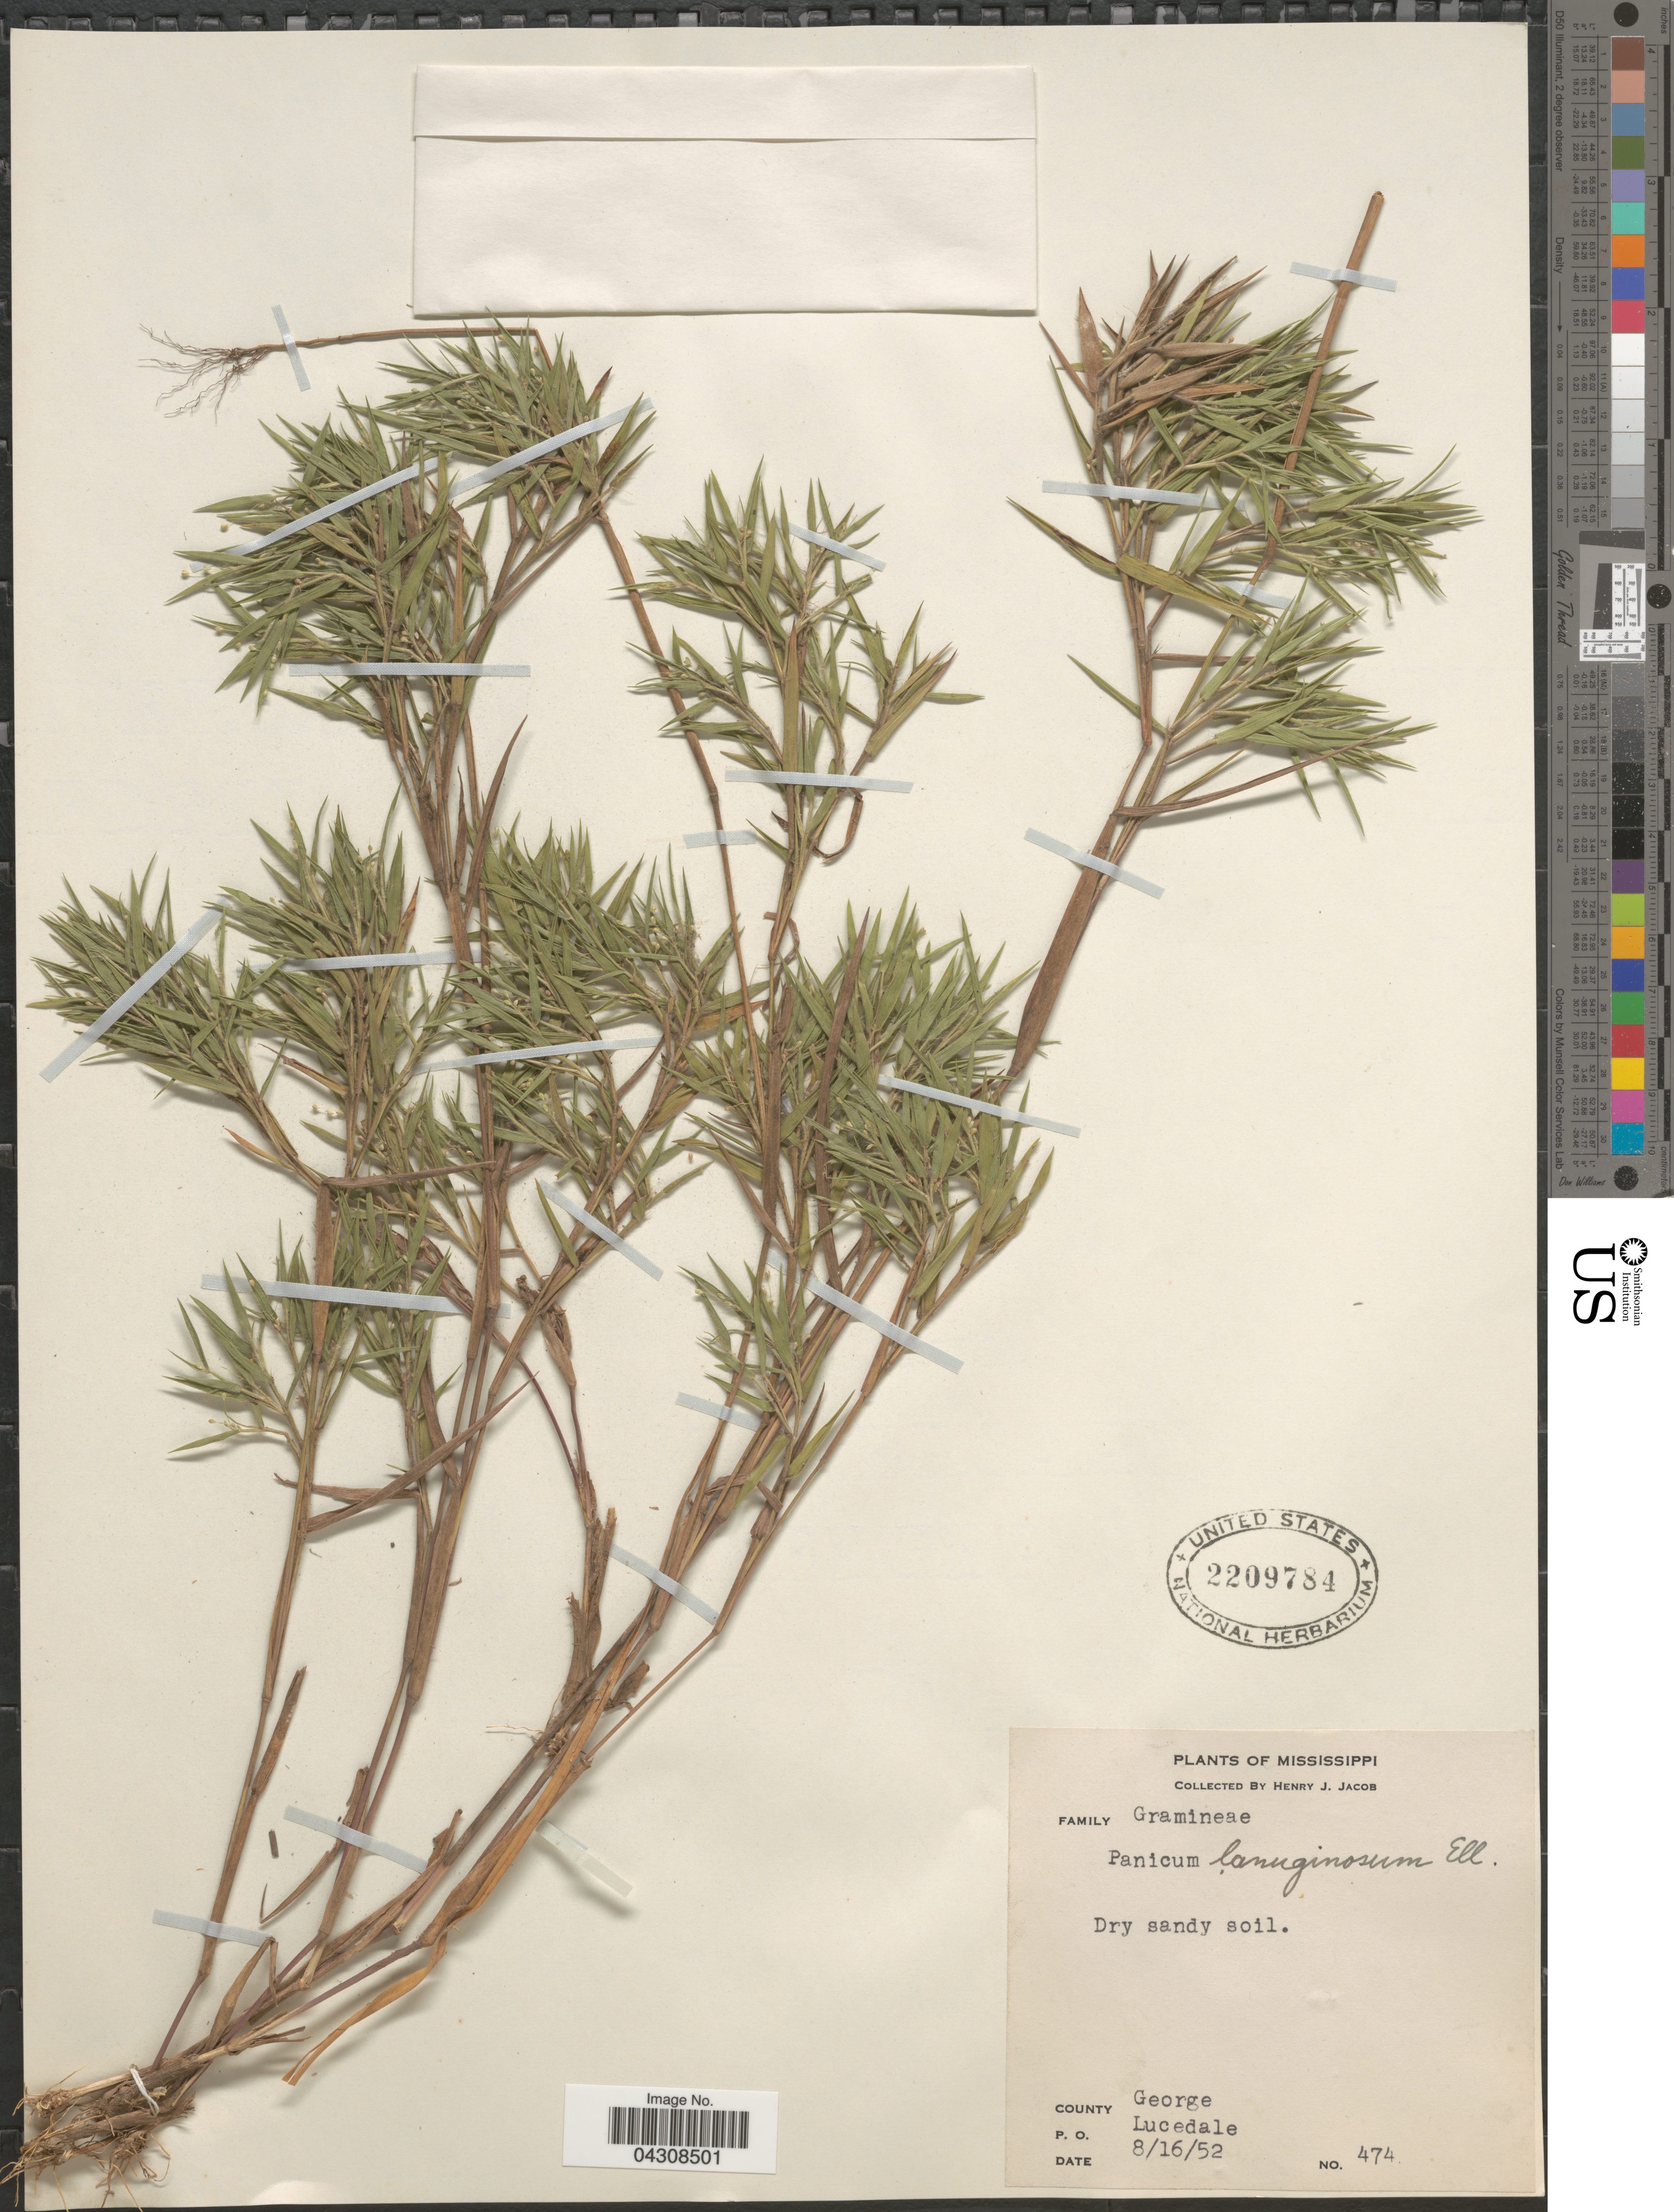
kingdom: Plantae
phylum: Tracheophyta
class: Liliopsida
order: Poales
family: Poaceae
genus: Dichanthelium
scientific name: Dichanthelium acuminatum var. acuminatum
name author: (Sw.) Gould & C.A. Clark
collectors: H. Jacob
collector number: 474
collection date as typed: Transcribed d/m/y: 16/8/52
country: United States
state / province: Mississippi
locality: County George. P.O. Lucedale.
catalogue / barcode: US 2209784